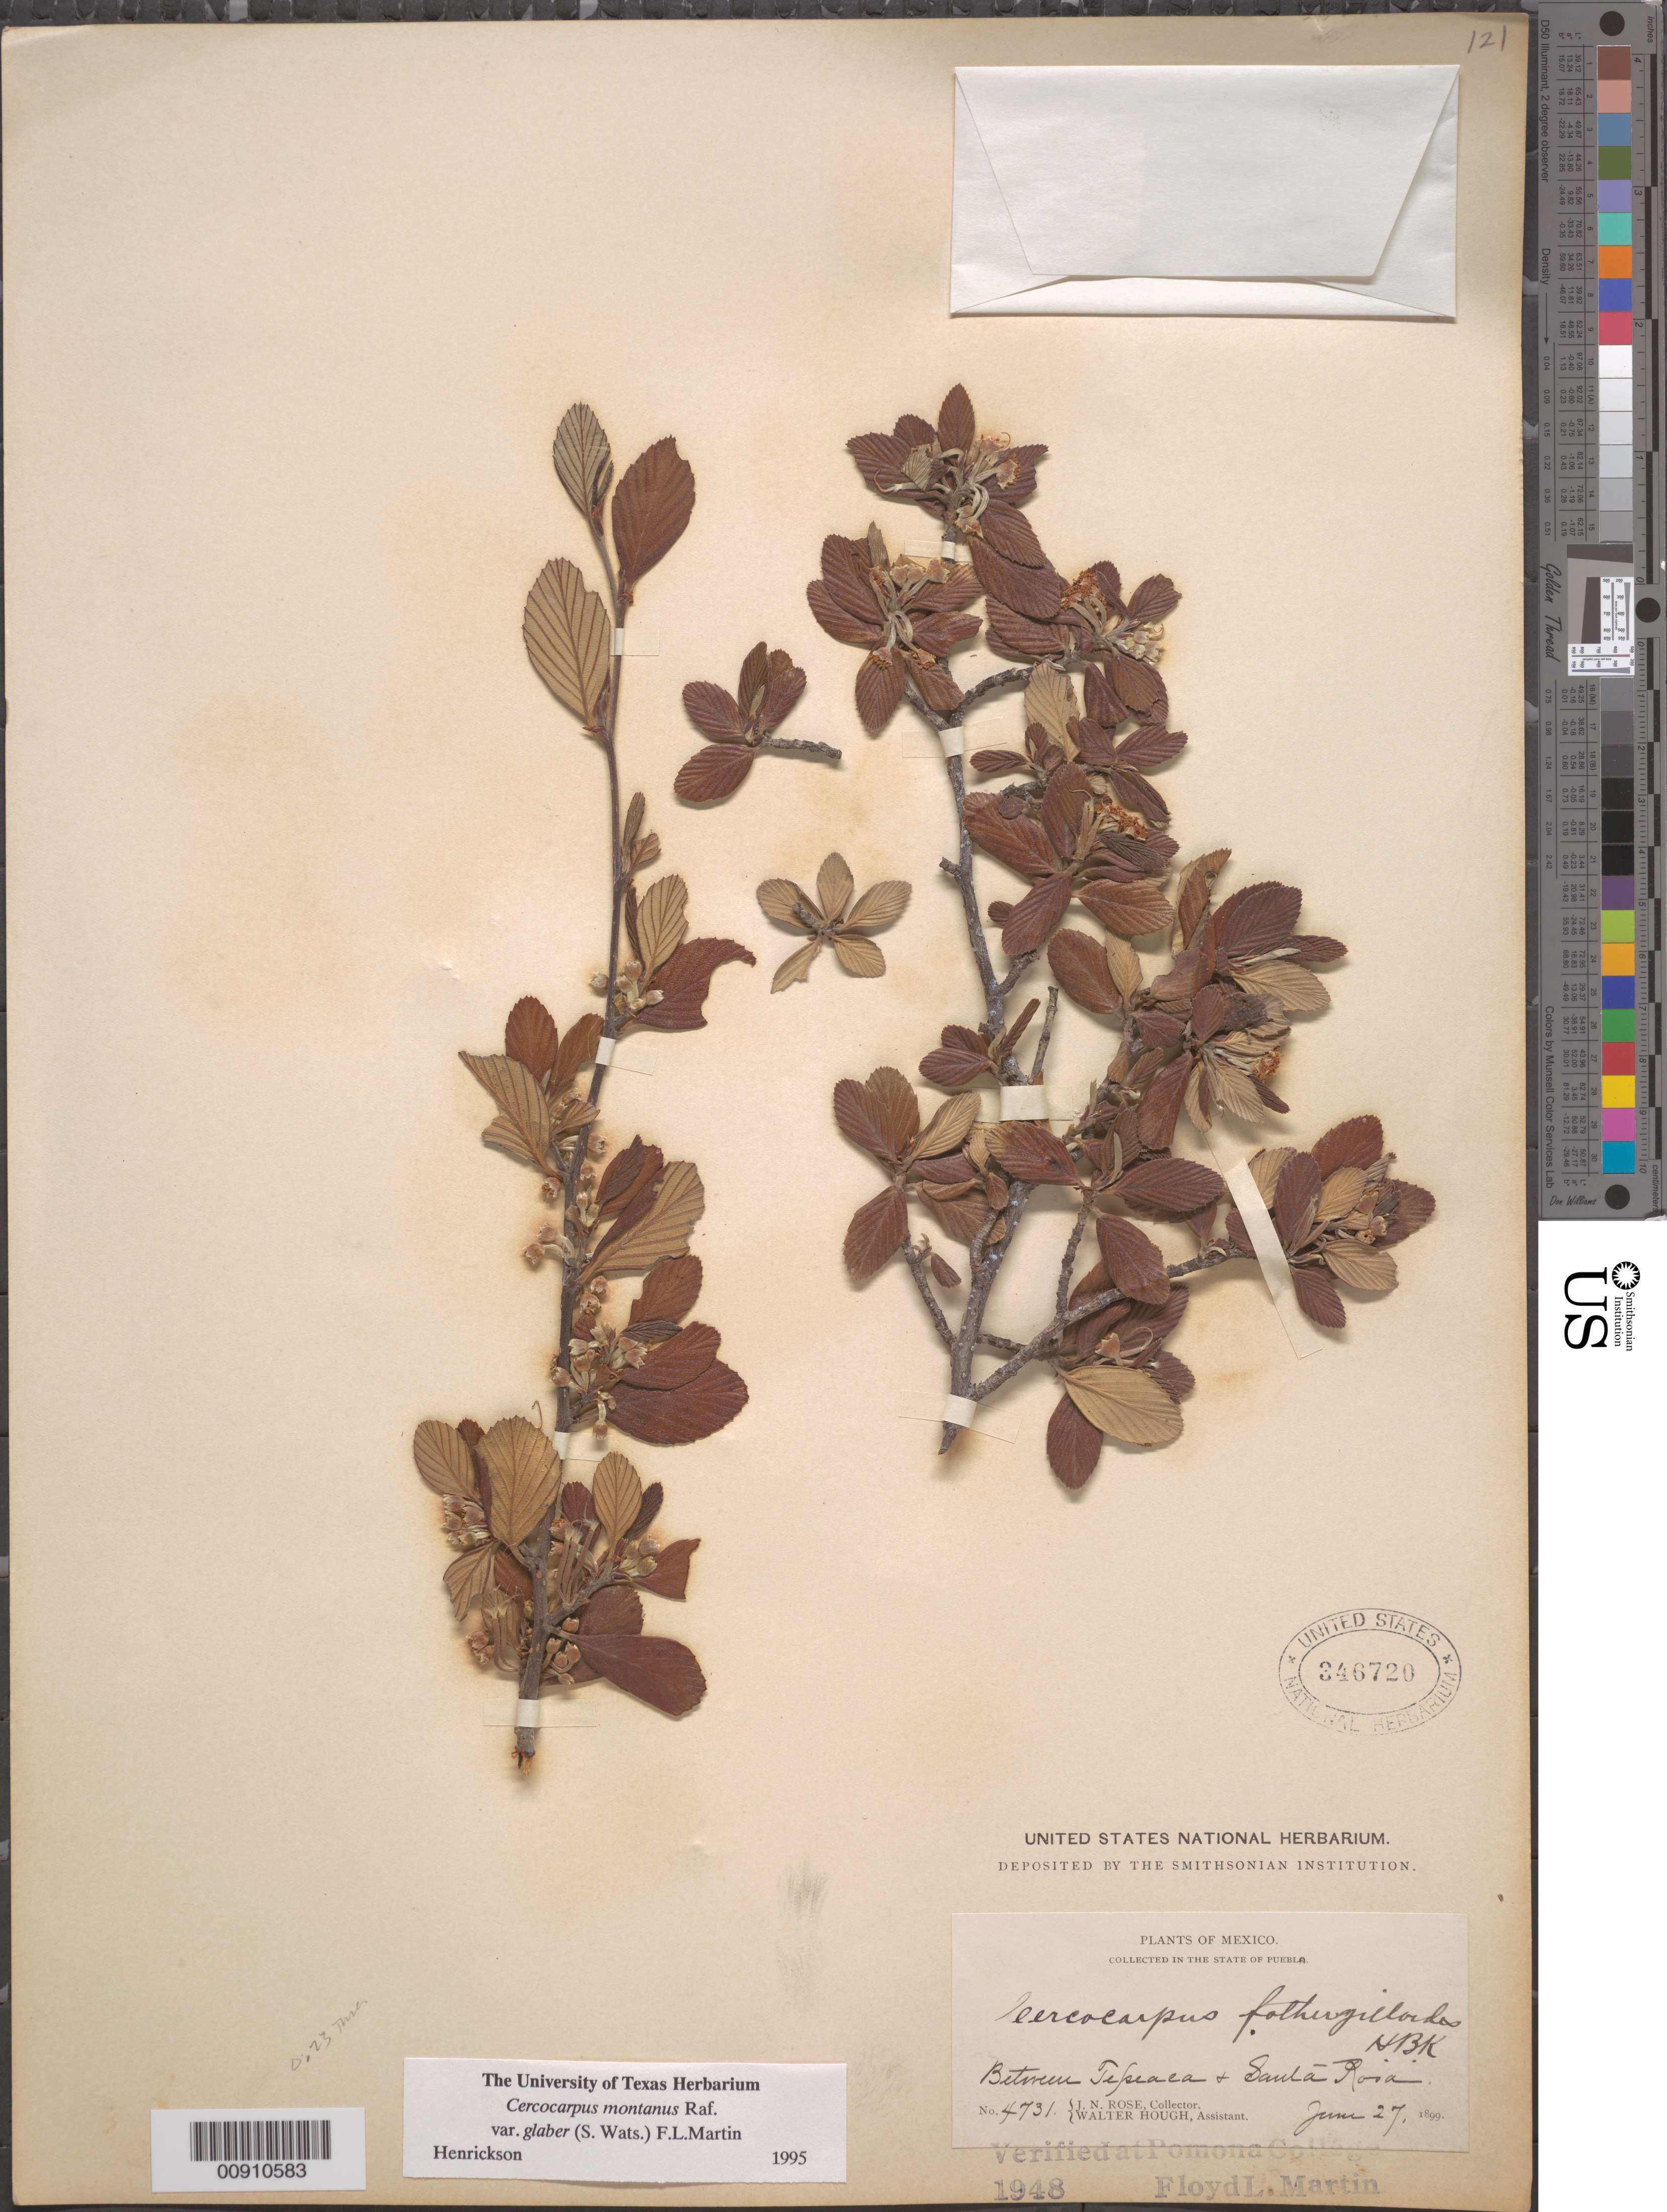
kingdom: Plantae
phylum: Tracheophyta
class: Magnoliopsida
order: Rosales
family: Rosaceae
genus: Cercocarpus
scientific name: Cercocarpus montanus var. glaber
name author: (S. Watson) F.L. Martin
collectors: J. N. Rose & W. Hough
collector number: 4731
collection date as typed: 27 Jun 1899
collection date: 1899-06-27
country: Mexico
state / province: Puebla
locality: Between Tepeaca & Santa Rosa.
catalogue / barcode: US 346720